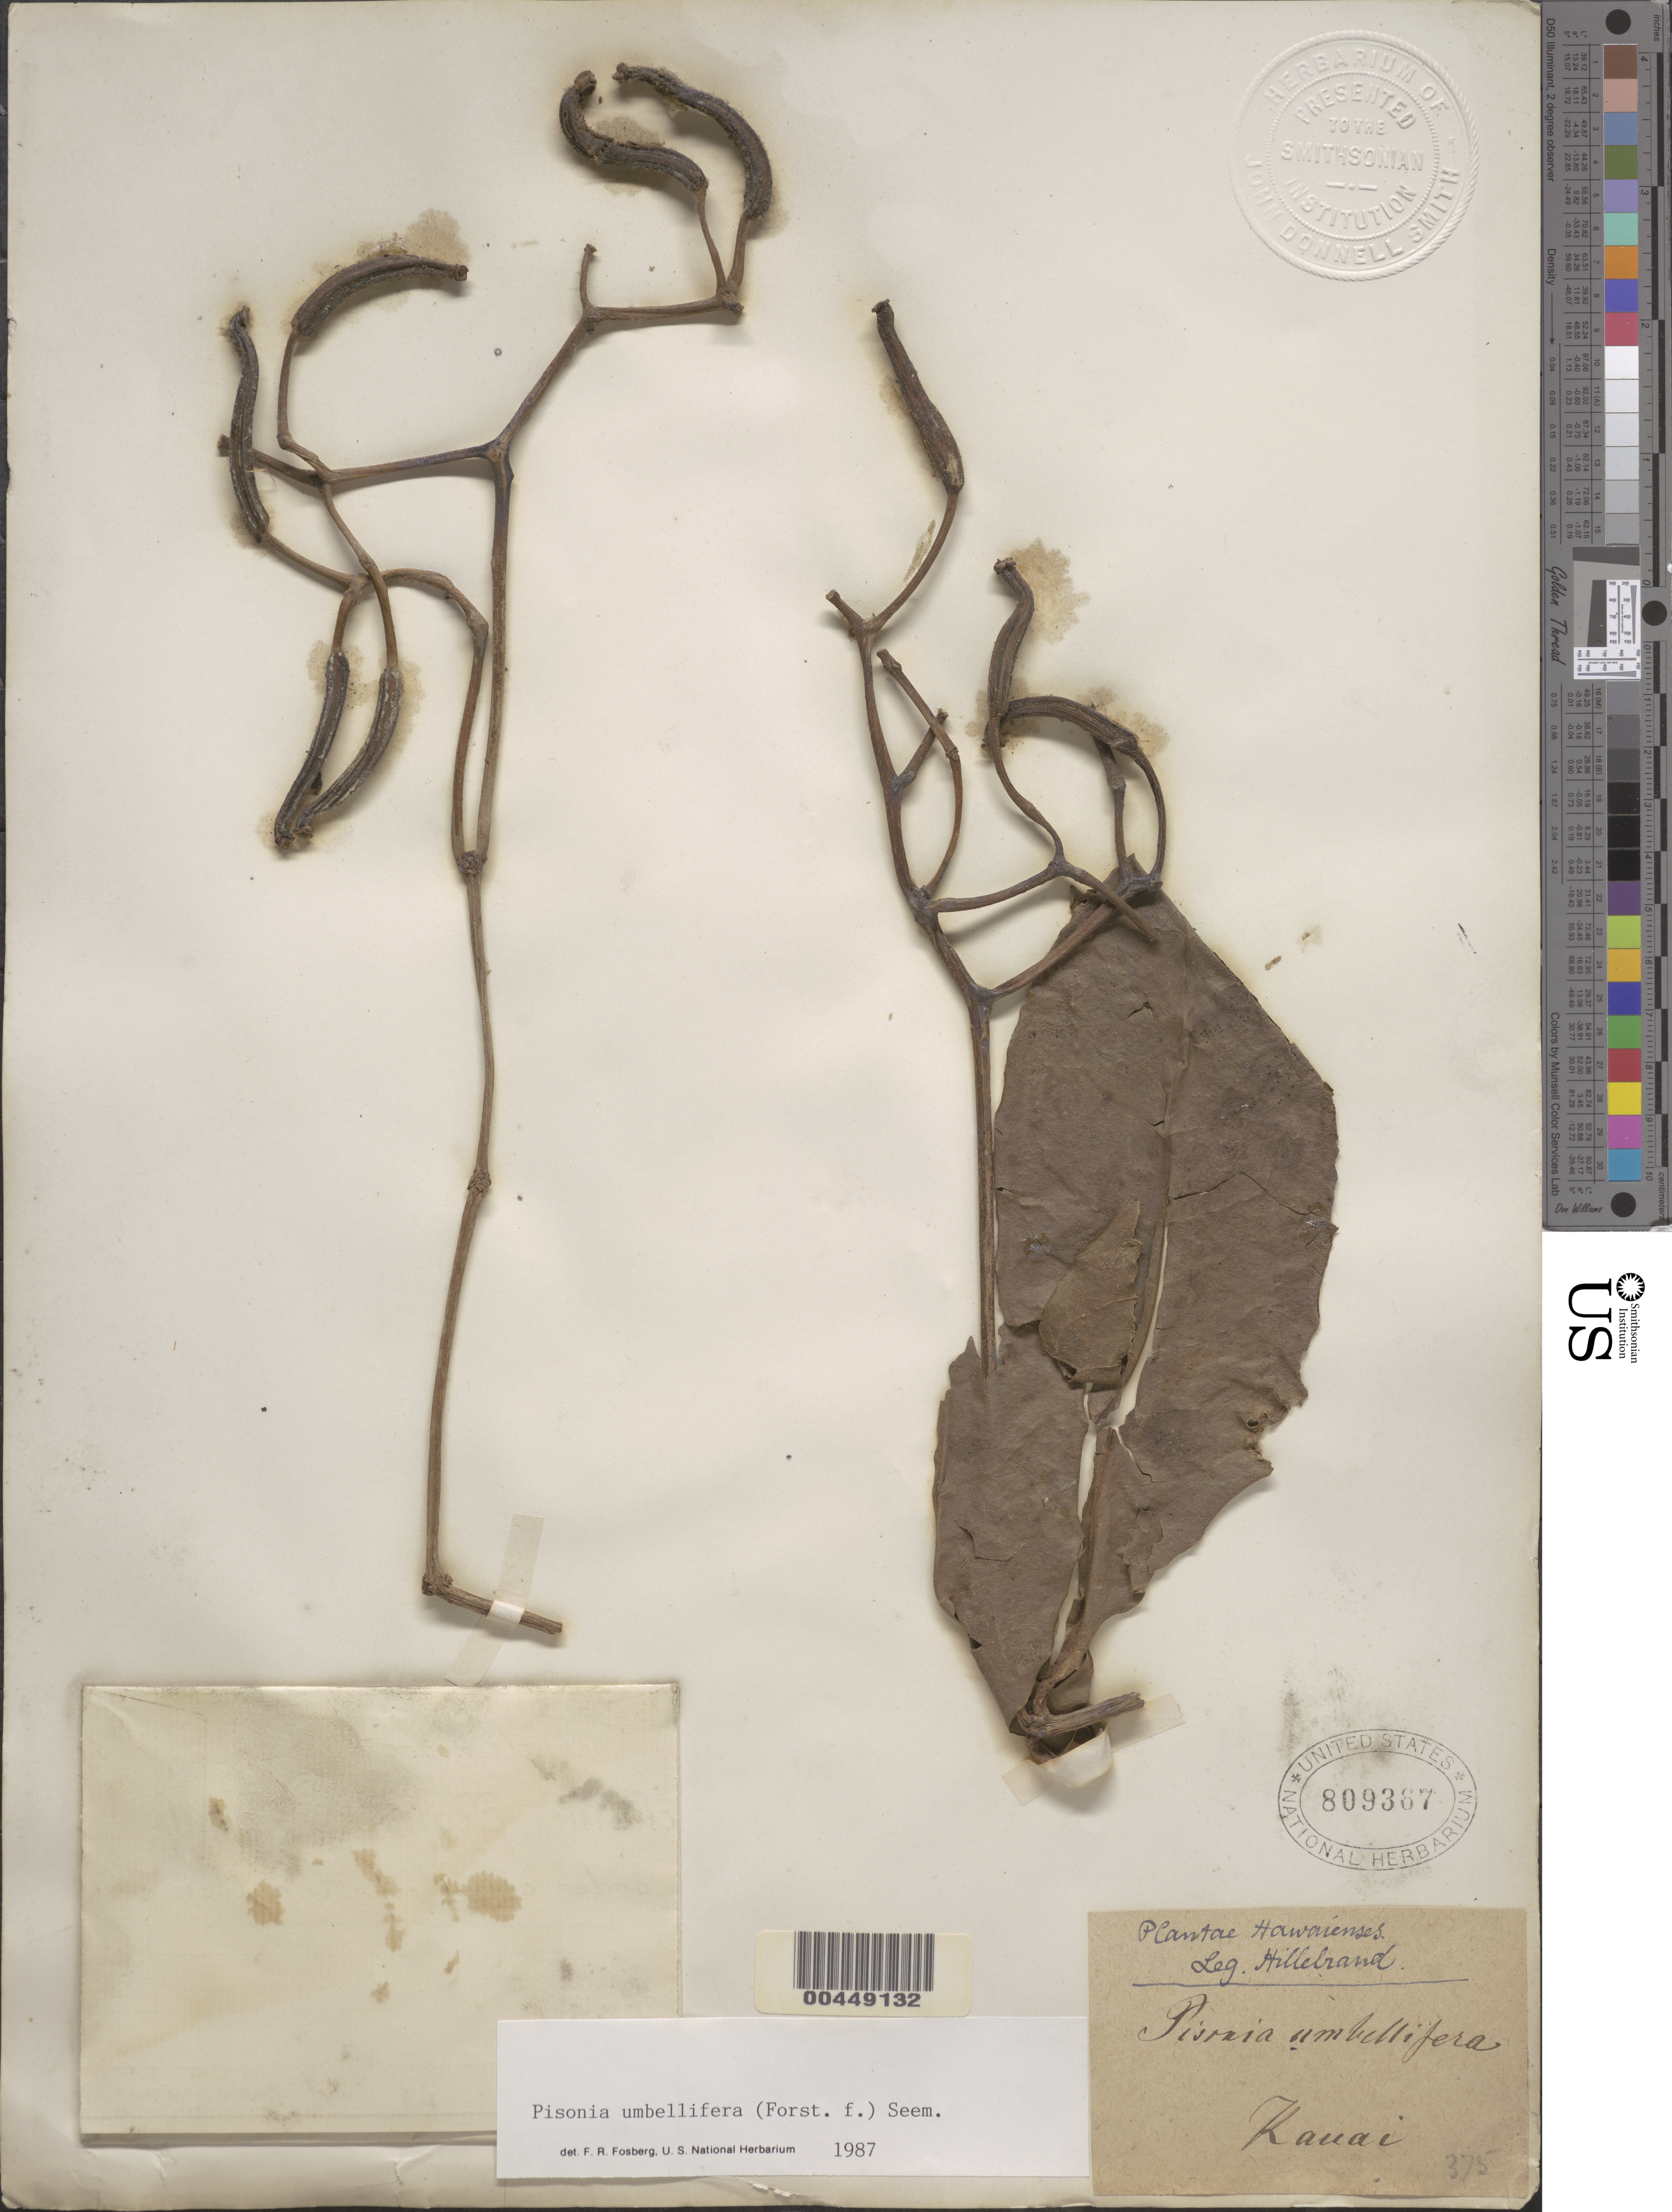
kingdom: Plantae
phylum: Tracheophyta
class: Magnoliopsida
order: Caryophyllales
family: Nyctaginaceae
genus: Ceodes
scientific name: Ceodes umbellifera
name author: J.R. Forst. & G. Forst.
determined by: Wagner, W. L., (BOT), Smithsonian Institution - National Museum of Natural History (UNITED STATES)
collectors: W. Hillebrand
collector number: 375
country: United States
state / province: Hawaii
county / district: Kauai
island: Kaua'i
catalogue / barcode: US 809367